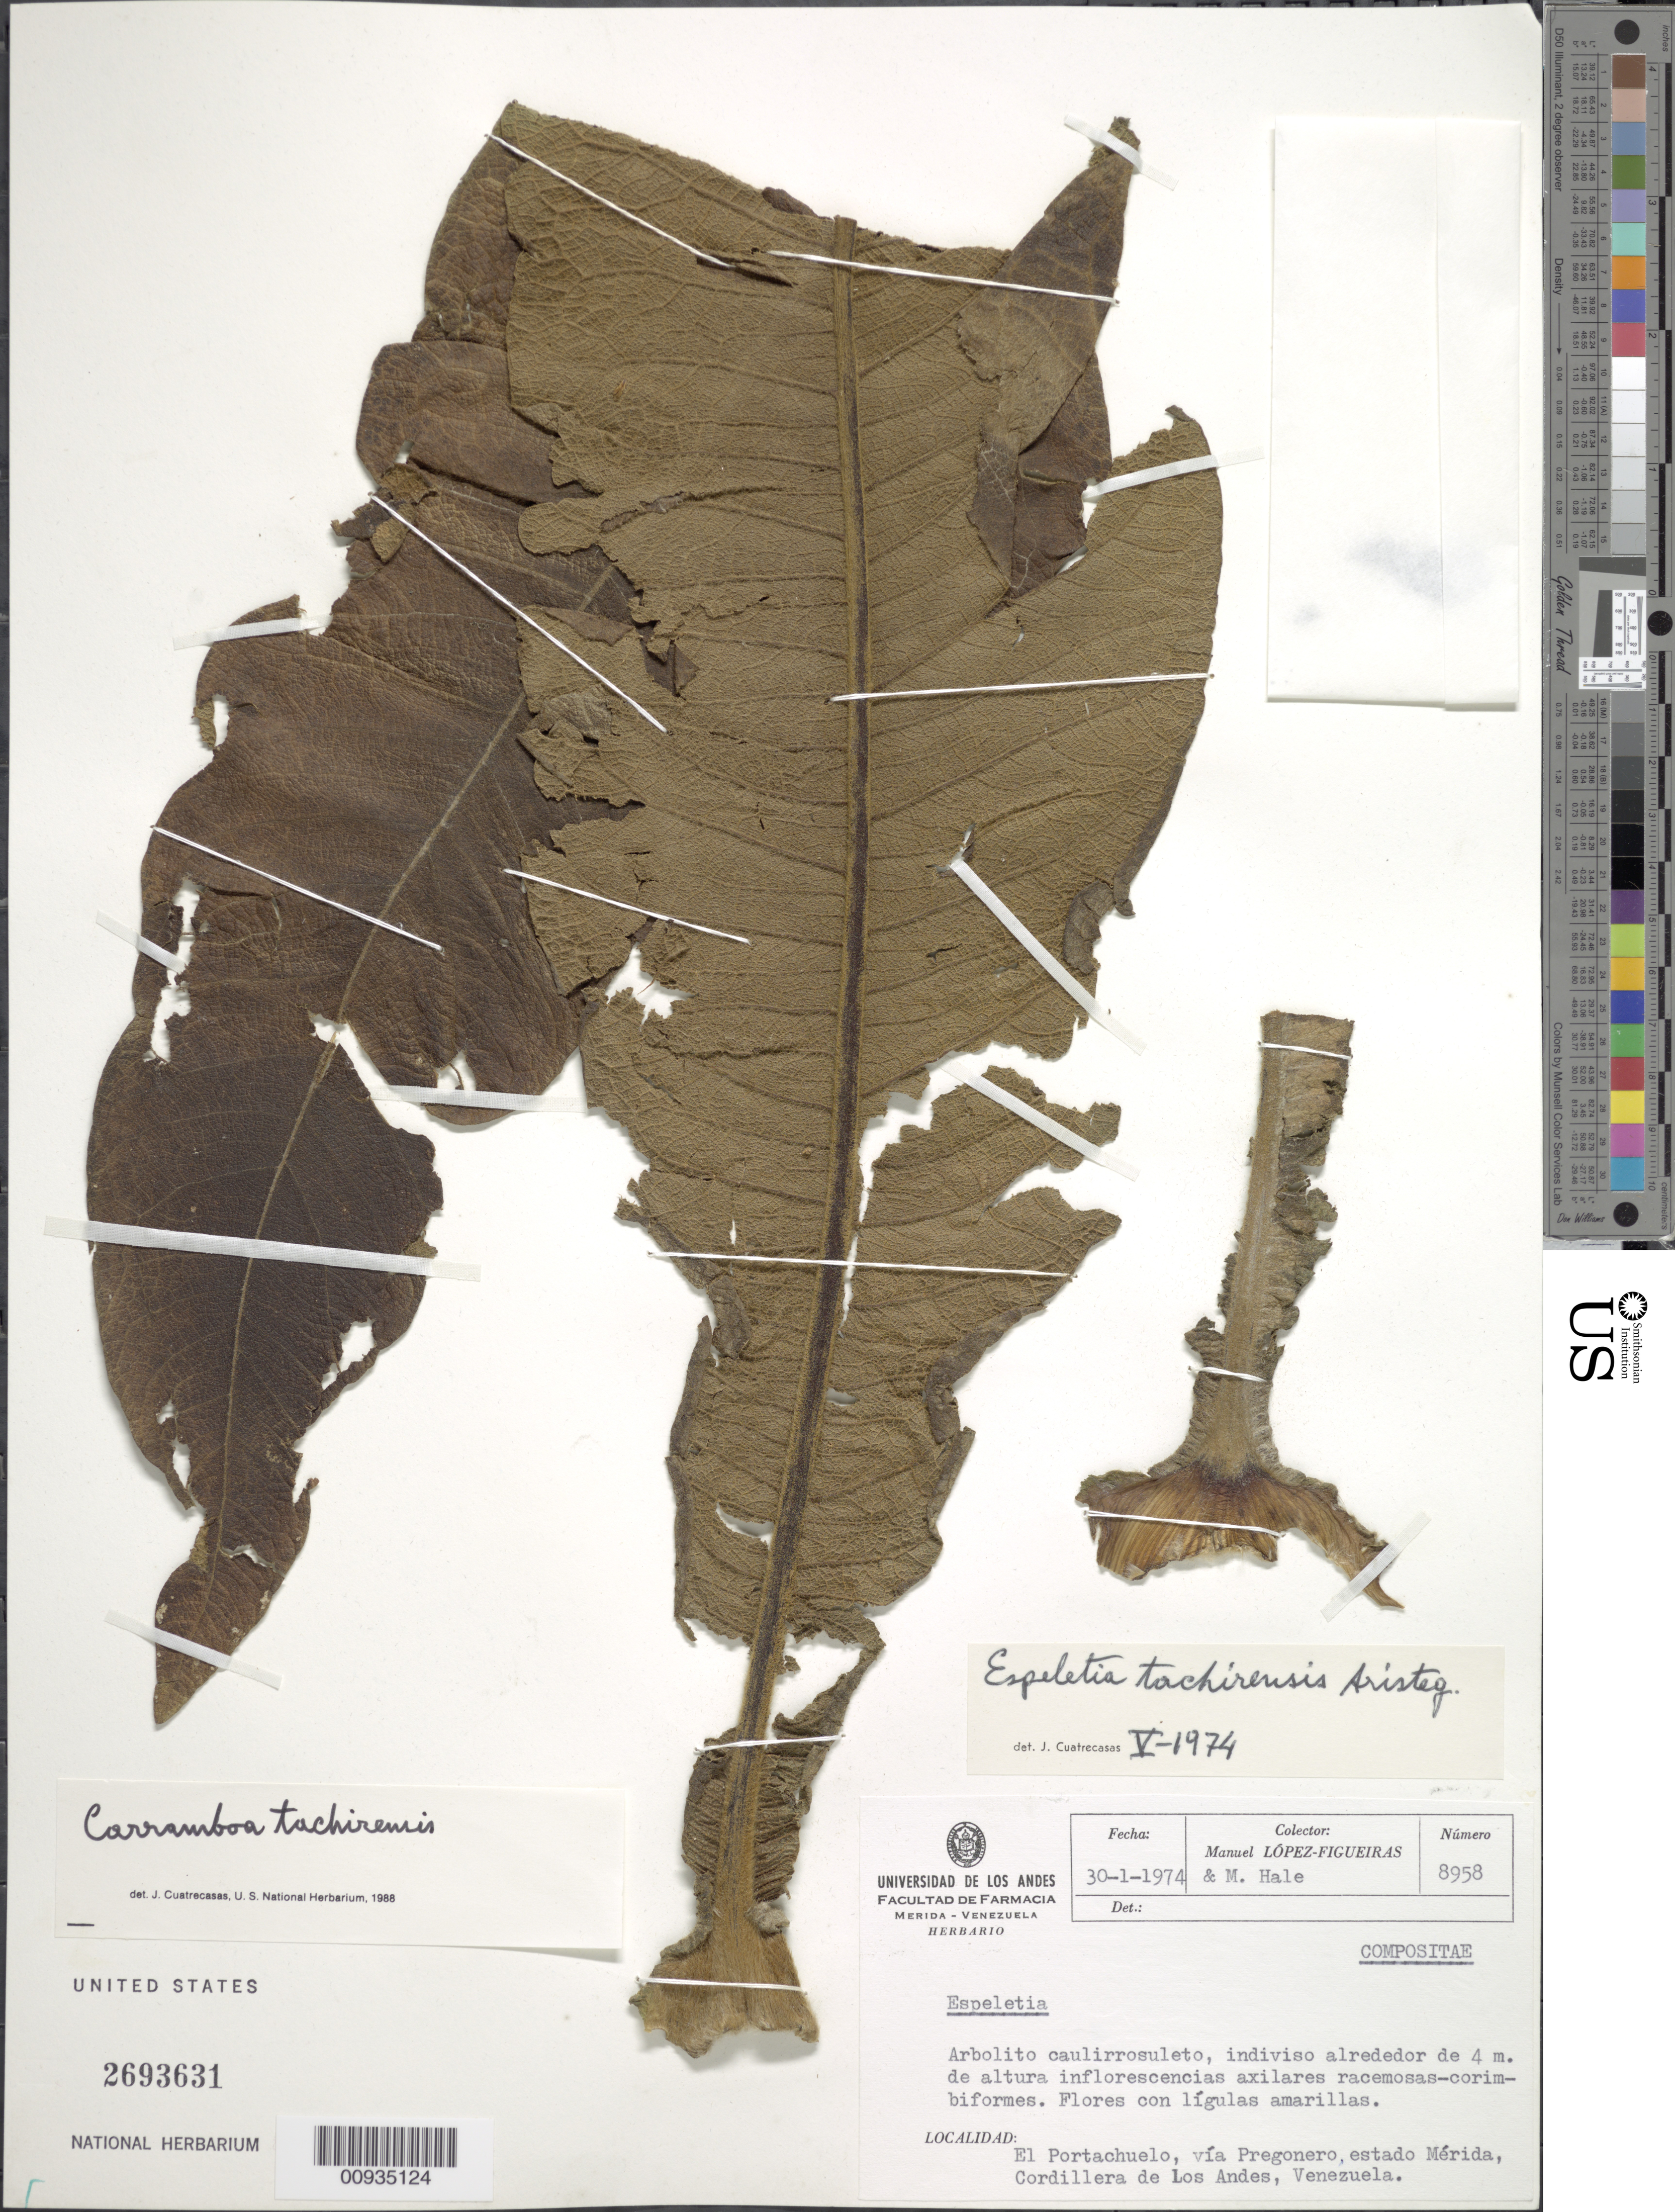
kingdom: Plantae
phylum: Tracheophyta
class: Magnoliopsida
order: Asterales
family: Asteraceae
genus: Carramboa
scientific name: Carramboa tachirensis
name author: (Aristeg.) Cuatrec.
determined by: Cuatrecasas, J.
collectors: M. López Figueiras & M. Hale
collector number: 8958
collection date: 1974-01-30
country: Venezuela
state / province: Mérida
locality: El Portachuelo, via Pregonero, Cordillera de Los Andes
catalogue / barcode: US 2693631